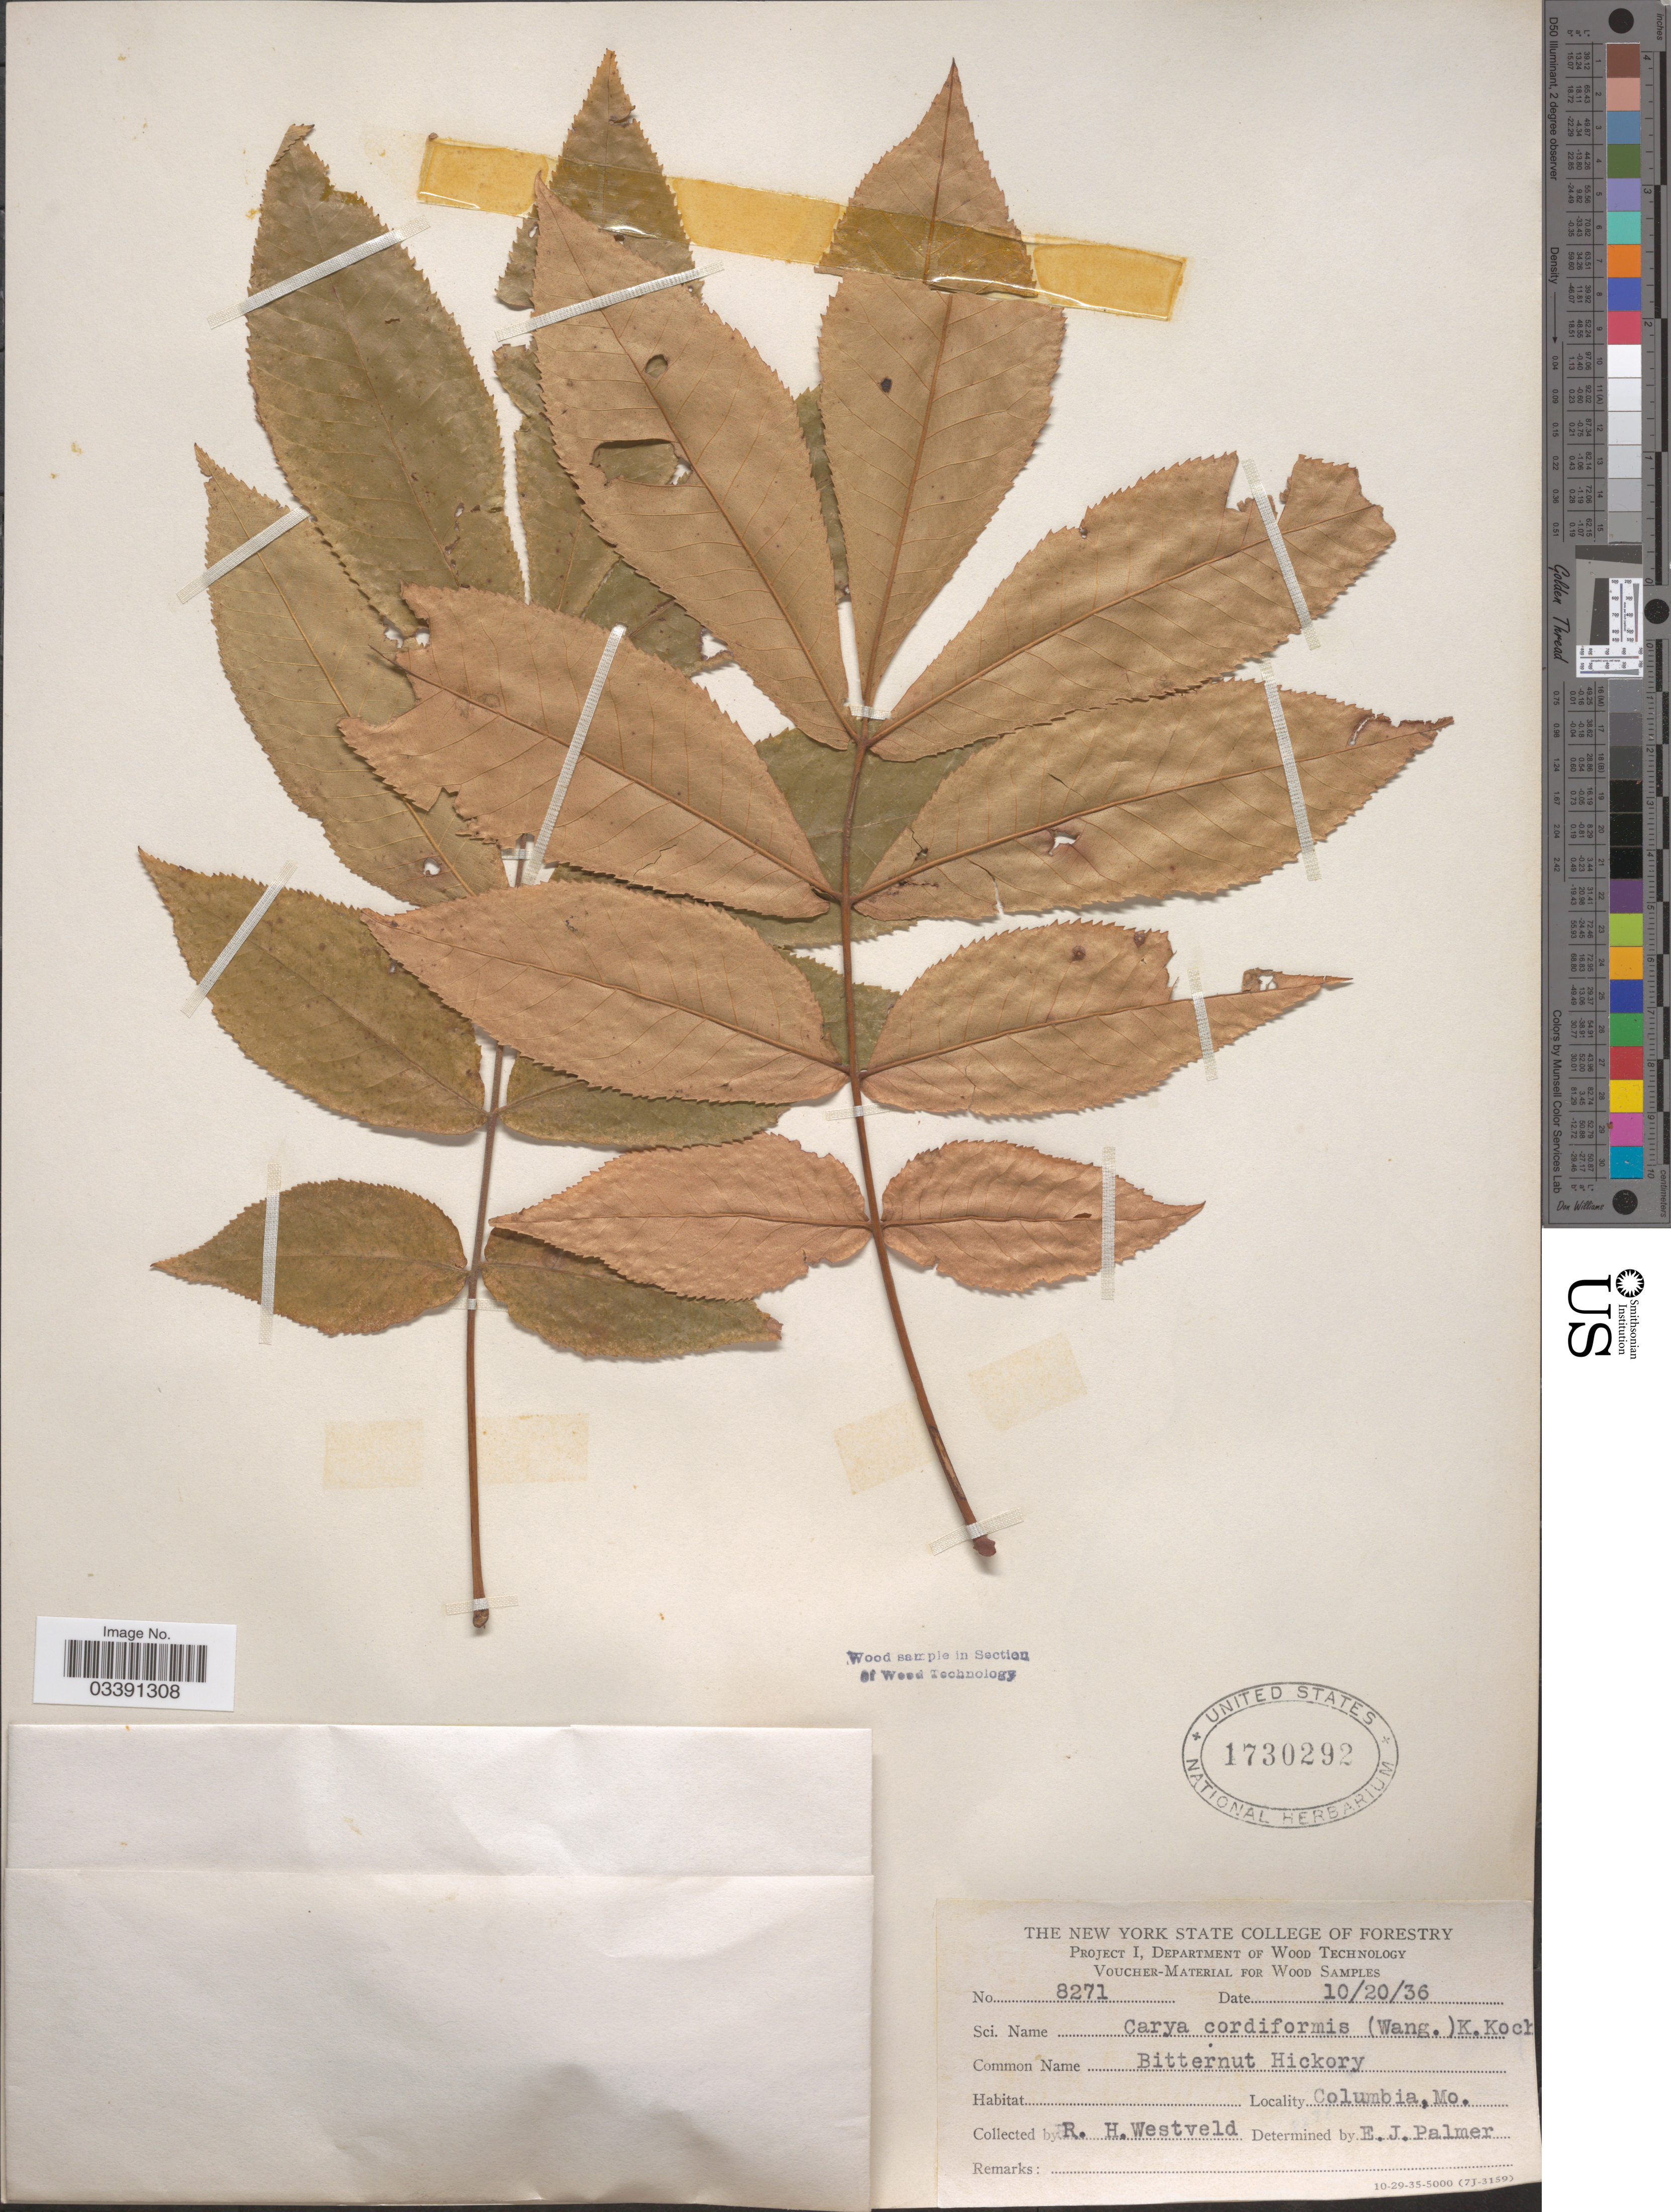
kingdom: Plantae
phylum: Tracheophyta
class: Magnoliopsida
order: Fagales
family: Juglandaceae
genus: Carya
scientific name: Carya cordiformis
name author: (Wangenh.) K. Koch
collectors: R. Westveld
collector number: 8271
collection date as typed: Transcribed d/m/y: 20/10/36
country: United States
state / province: Missouri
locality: Columbia.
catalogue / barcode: US 1730292